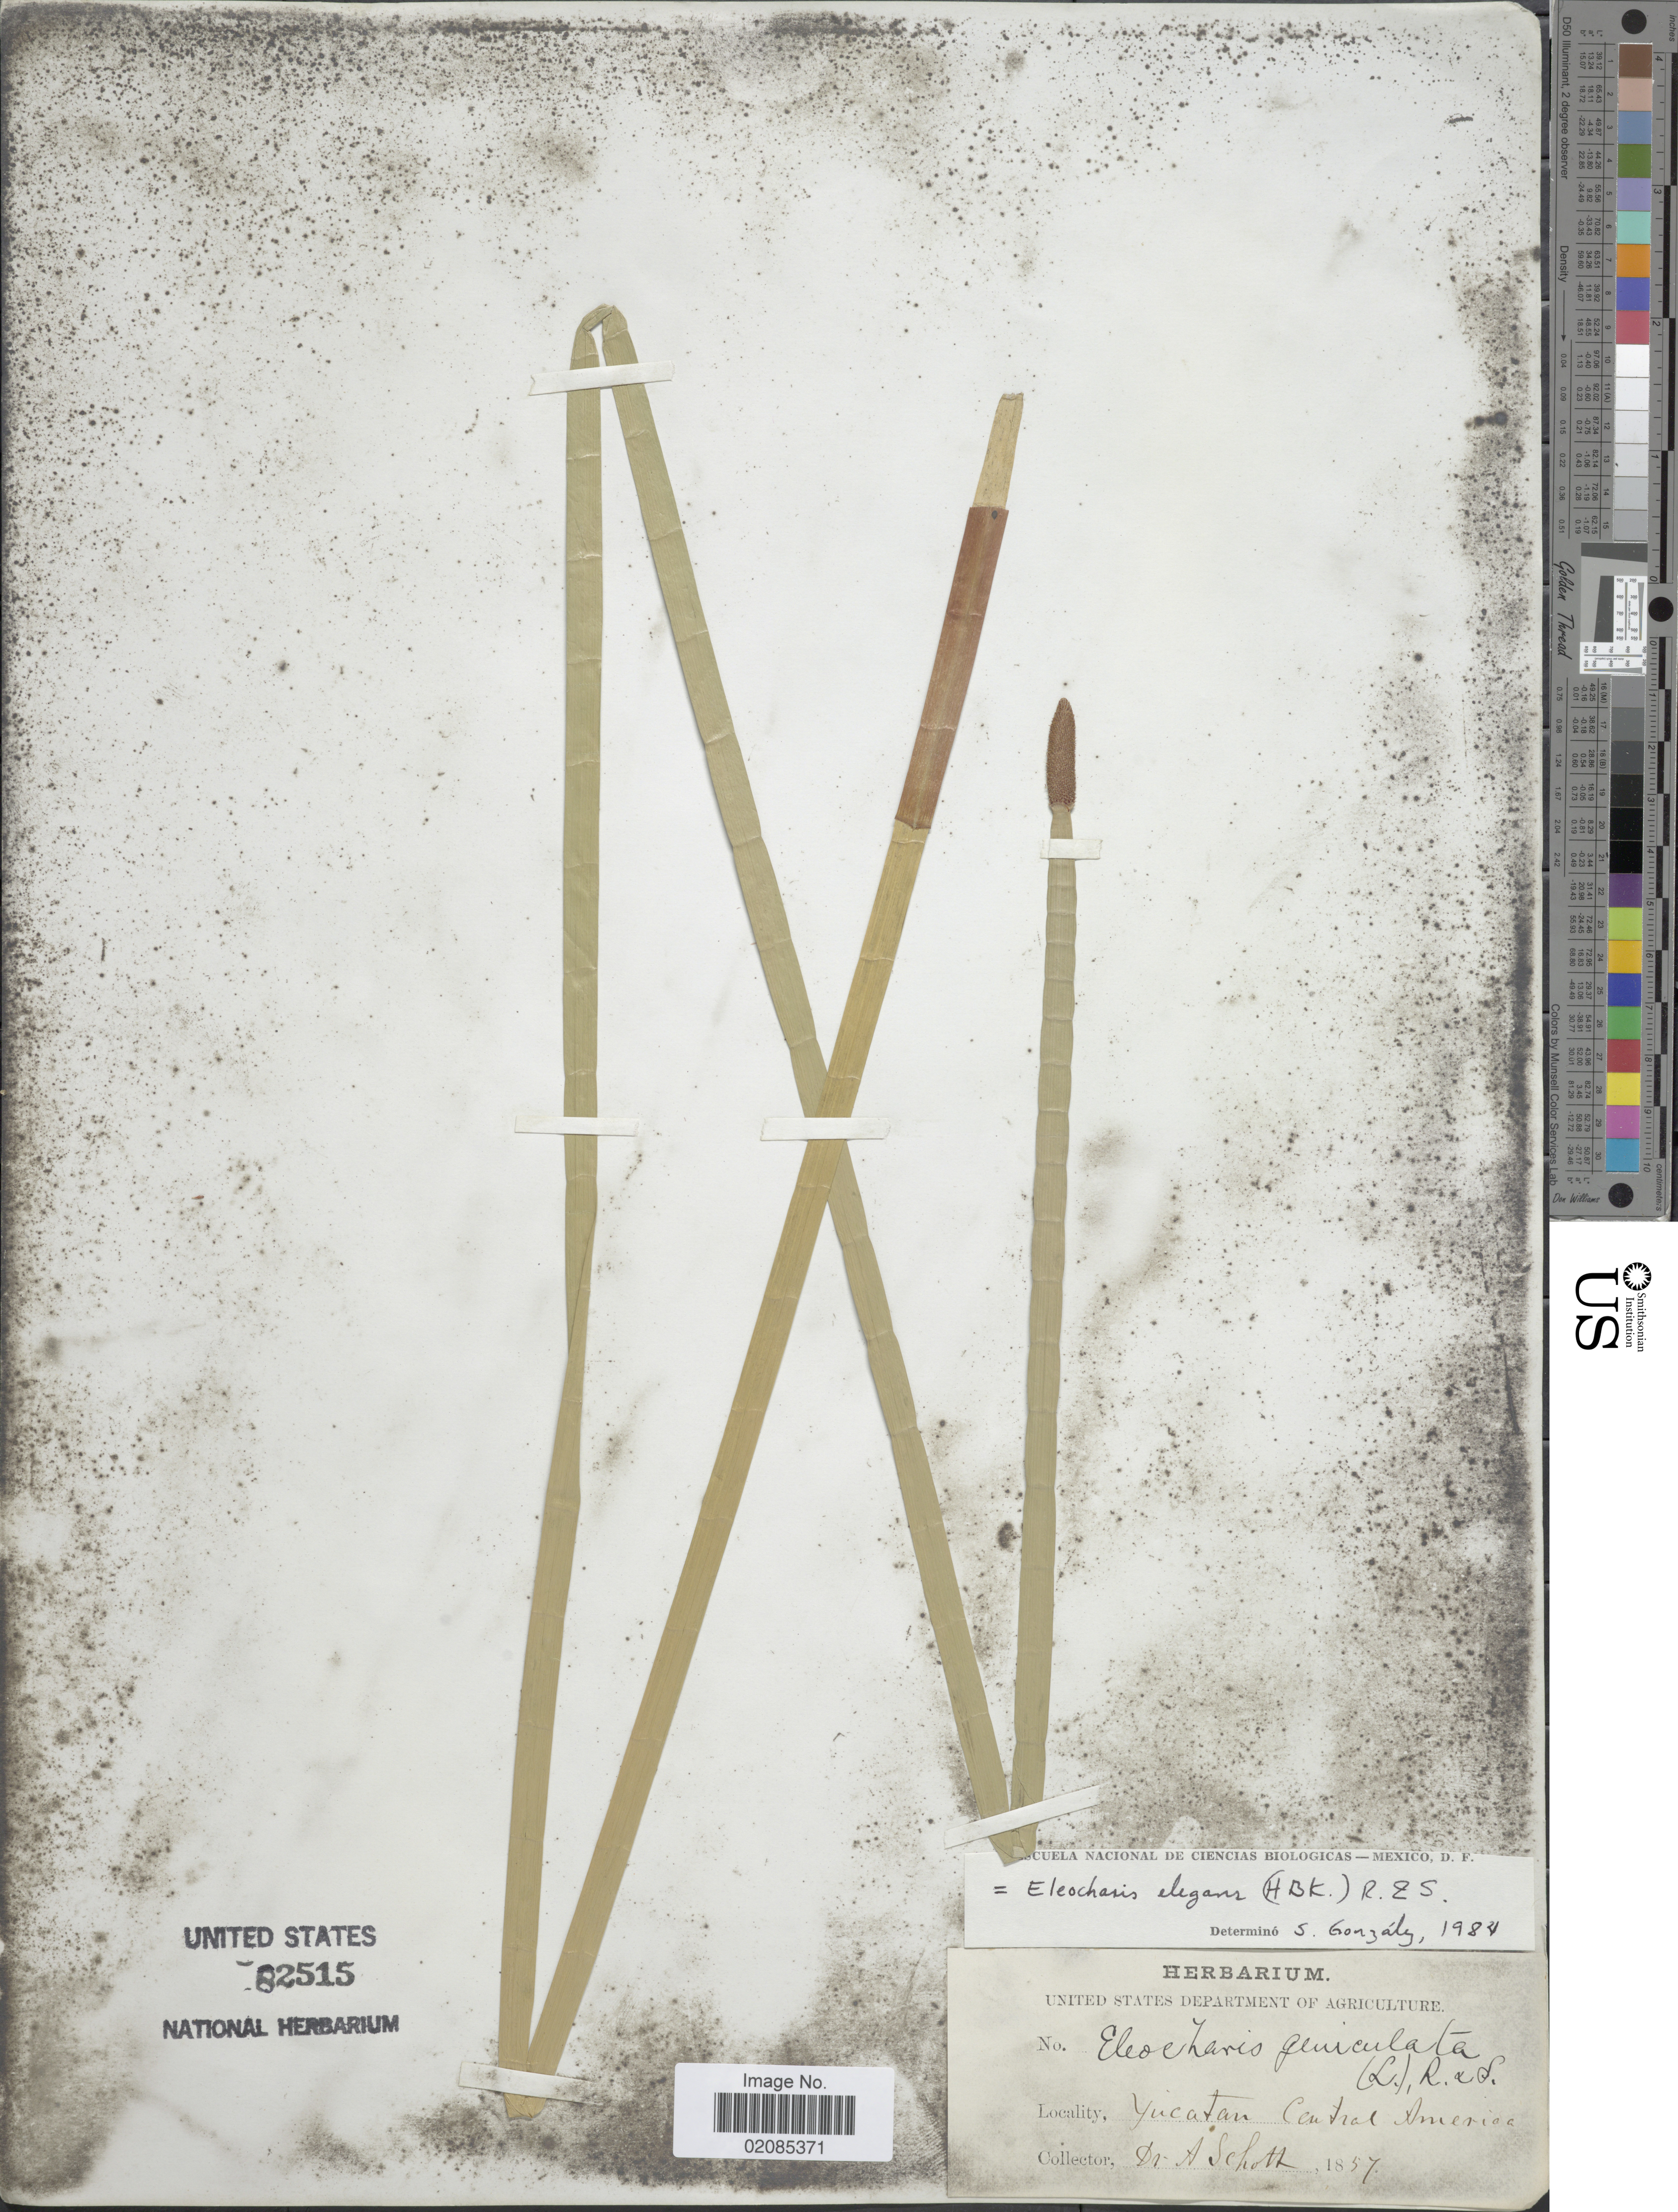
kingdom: Plantae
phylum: Tracheophyta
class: Liliopsida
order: Poales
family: Cyperaceae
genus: Eleocharis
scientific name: Eleocharis elegans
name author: (Kunth) Roem. & Schult.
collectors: A. Schott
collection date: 1857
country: Mexico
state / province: Yucatán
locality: Central America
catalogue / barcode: US 82515